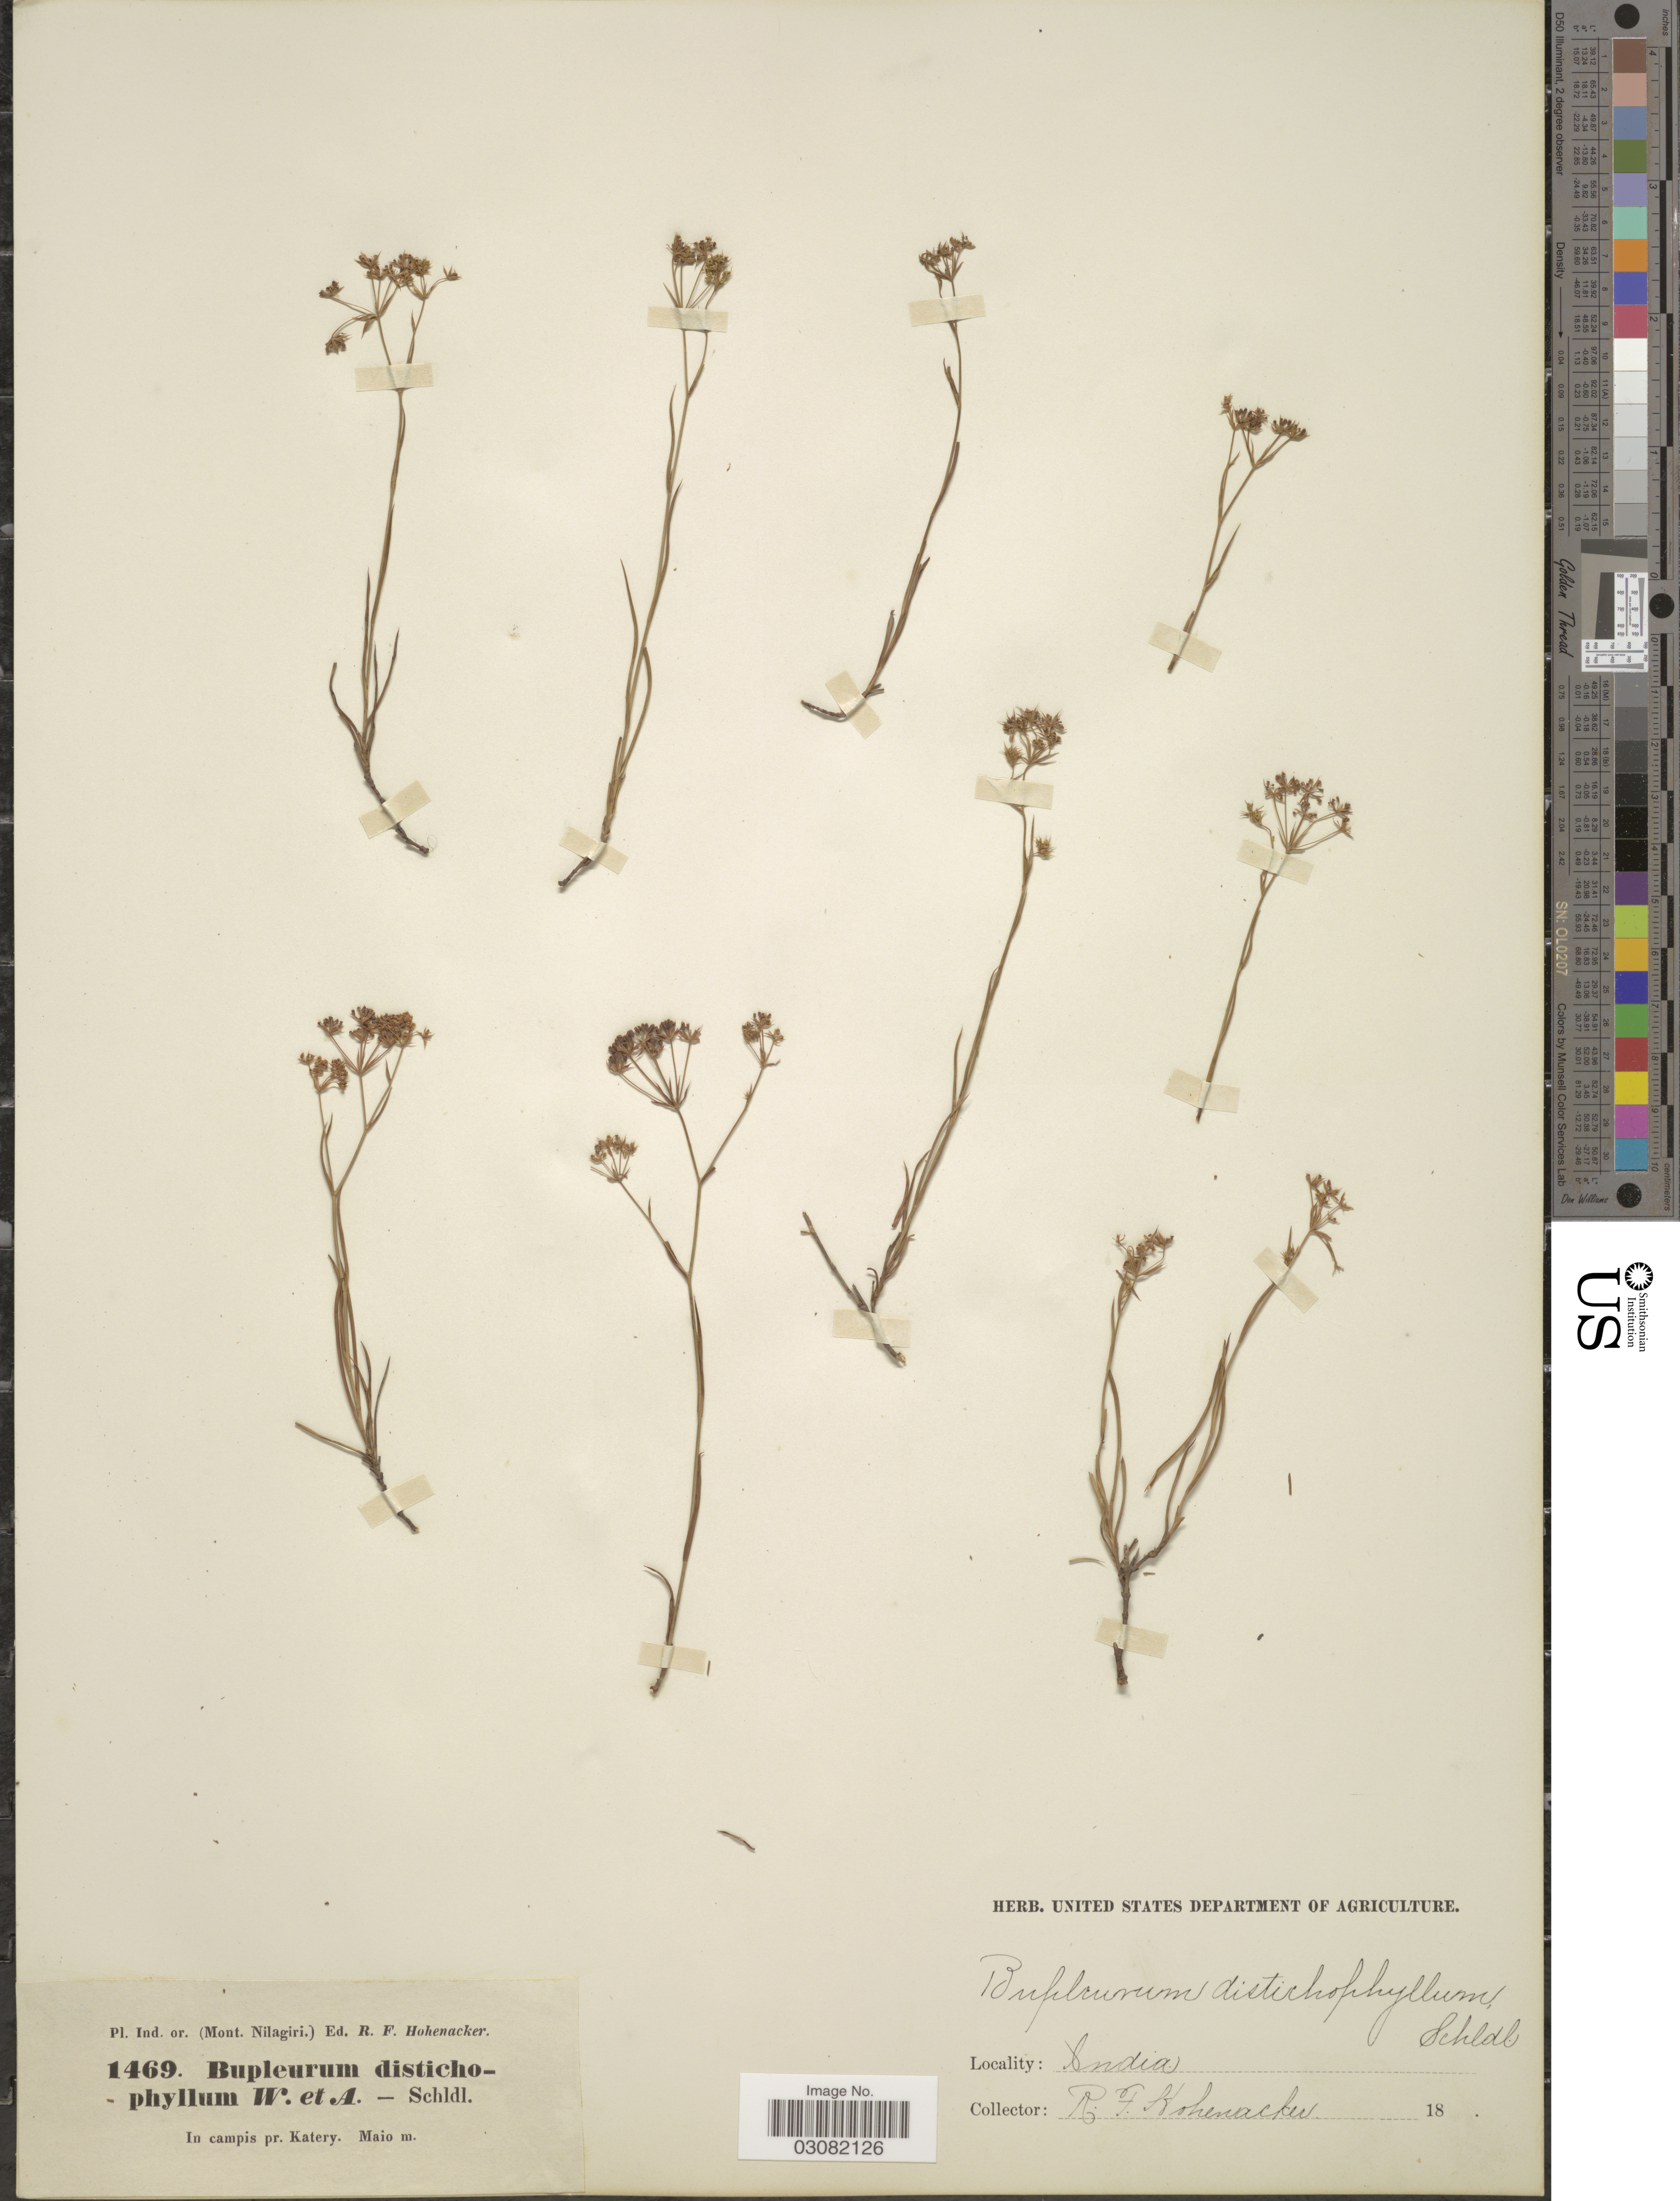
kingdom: Plantae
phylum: Tracheophyta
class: Magnoliopsida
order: Apiales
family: Apiaceae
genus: Bupleurum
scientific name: Bupleurum distichophyllum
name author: Wight & Arn.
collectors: R. F. Hohenacker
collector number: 1469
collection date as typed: Maio 18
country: India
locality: Ind. or (Mont. Nilagiri), In campis pr. Katery.